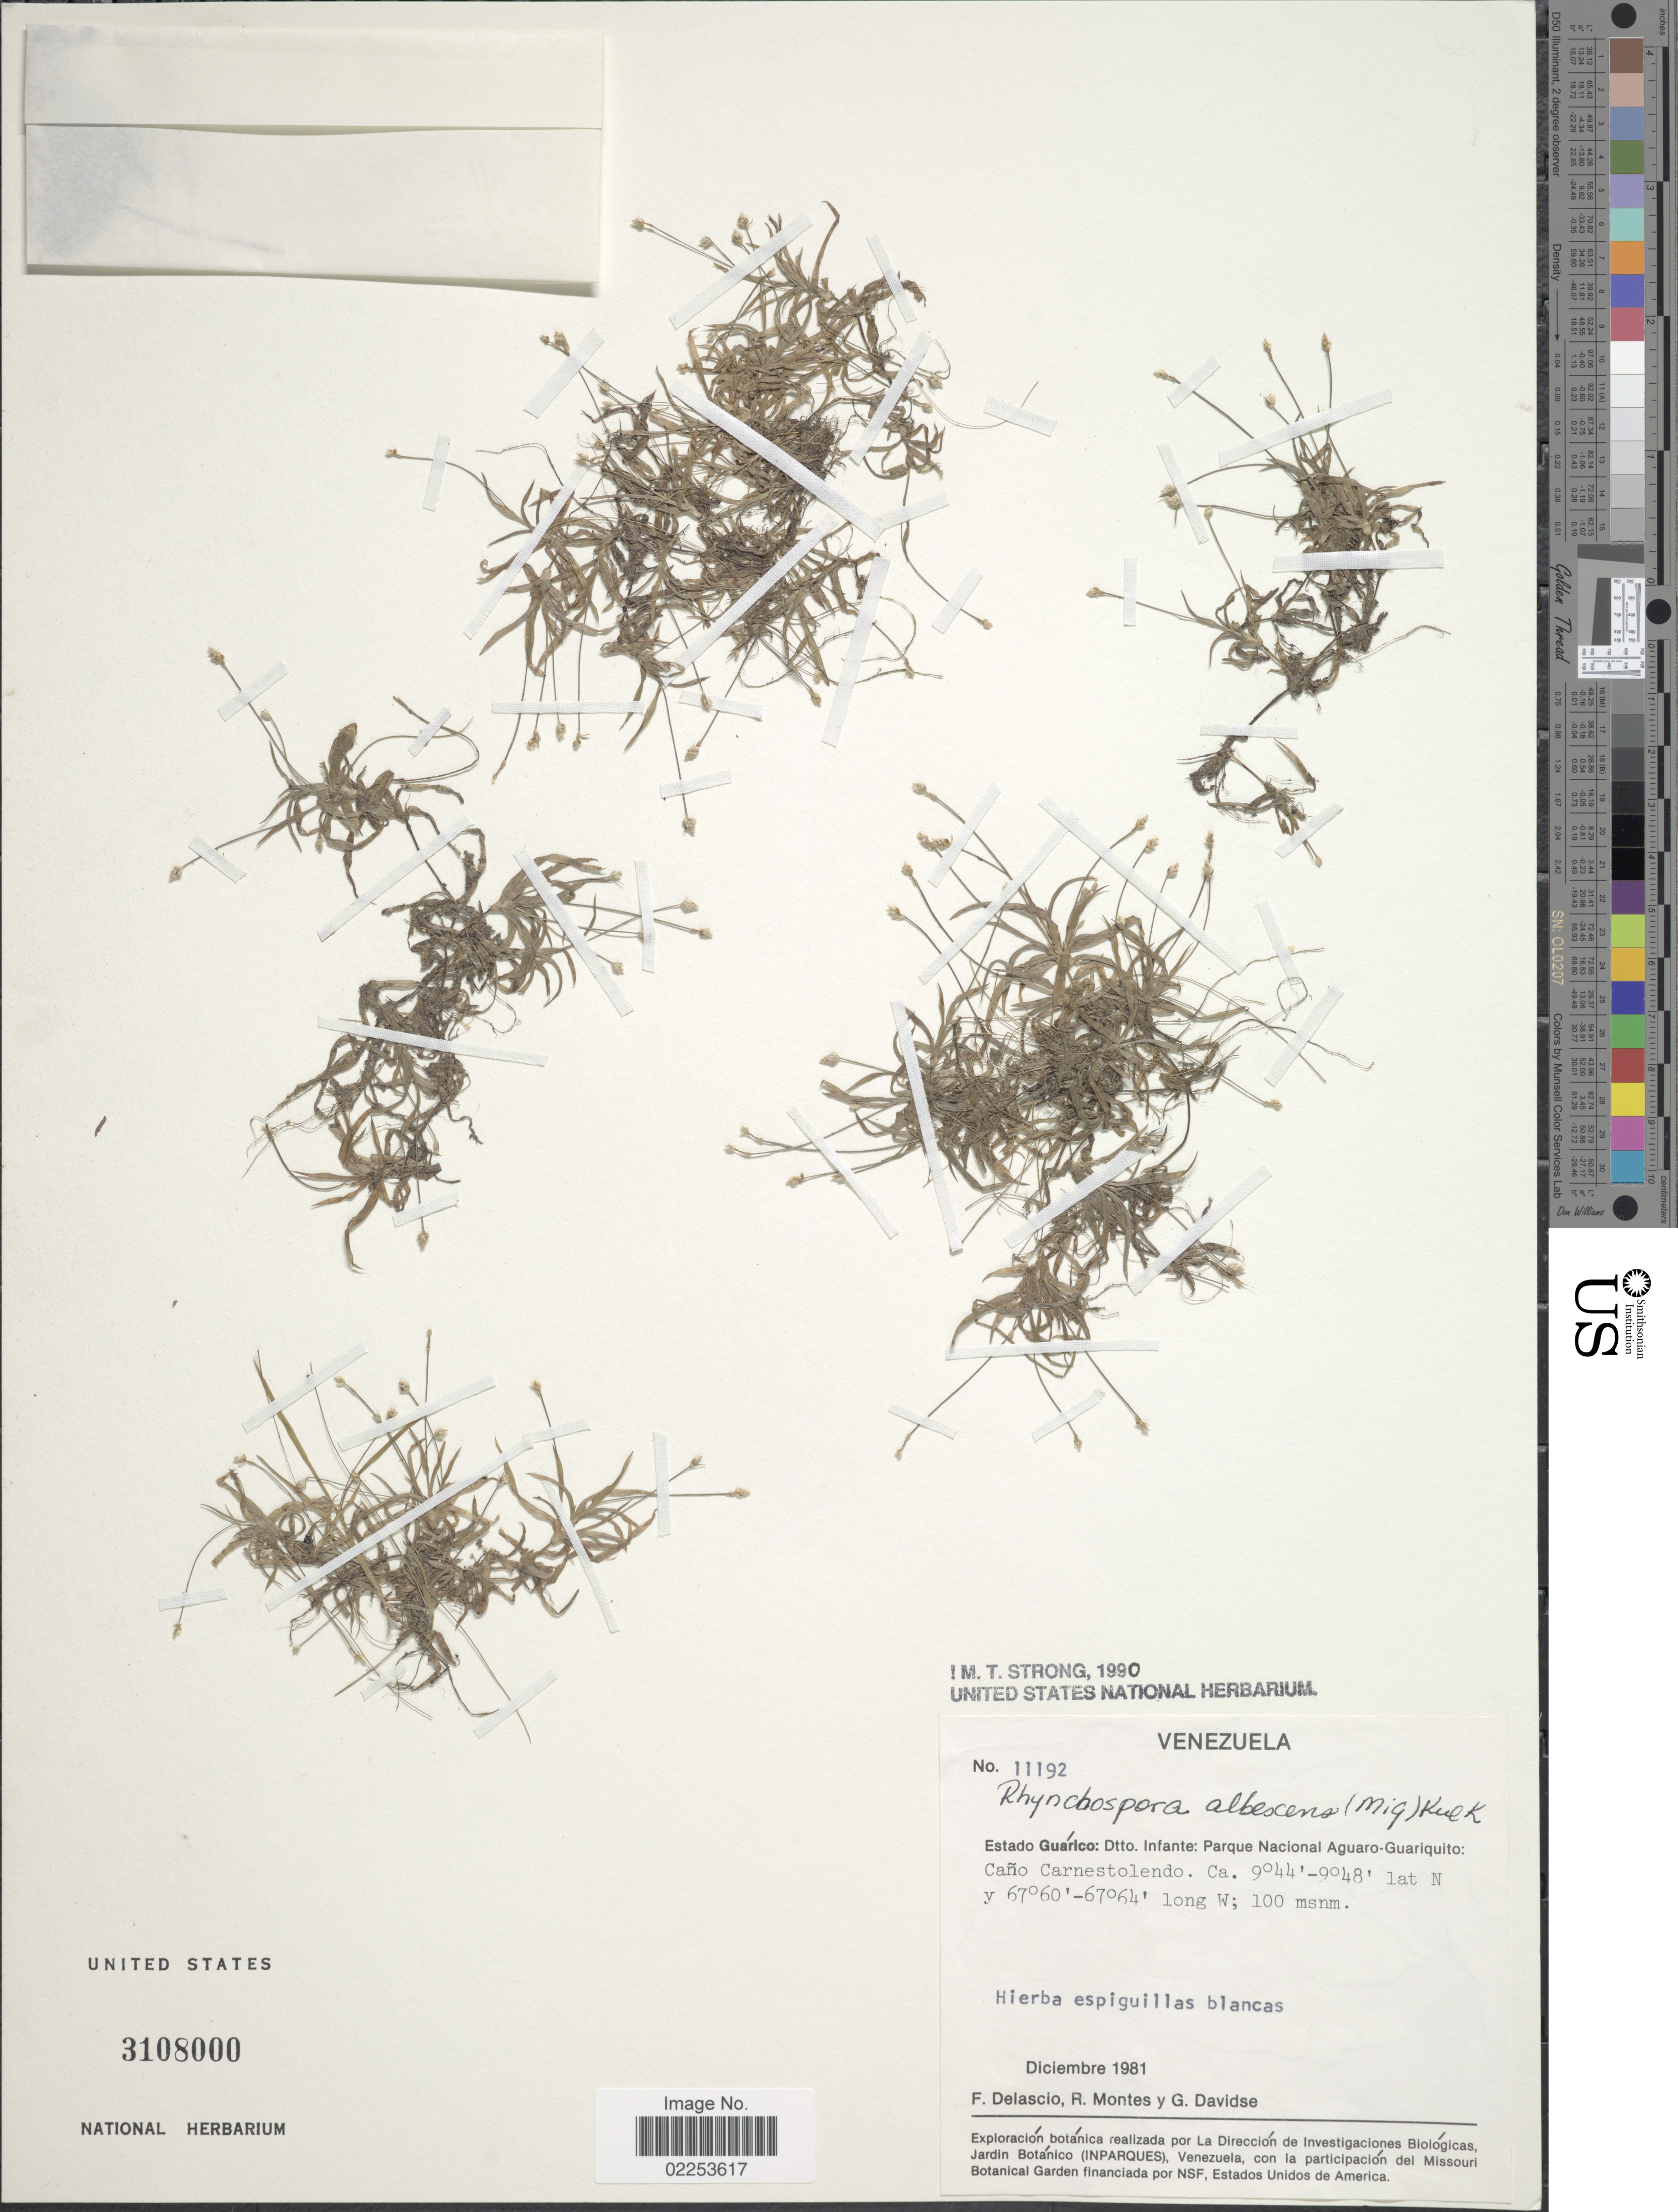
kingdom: Plantae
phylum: Tracheophyta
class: Liliopsida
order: Poales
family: Cyperaceae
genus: Rhynchospora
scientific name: Rhynchospora albescens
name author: (Miq.) Kük.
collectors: F. Delascio C., R. Montes & G. Davidse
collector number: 11192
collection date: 1981-12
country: Venezuela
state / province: Guárico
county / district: Leonardo Infante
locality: Estado Guarico: Dtto. Infante: Parque Nacional Aguaro-Guariquito: Cano Carnestolendo.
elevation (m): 100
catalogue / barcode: US 3108000